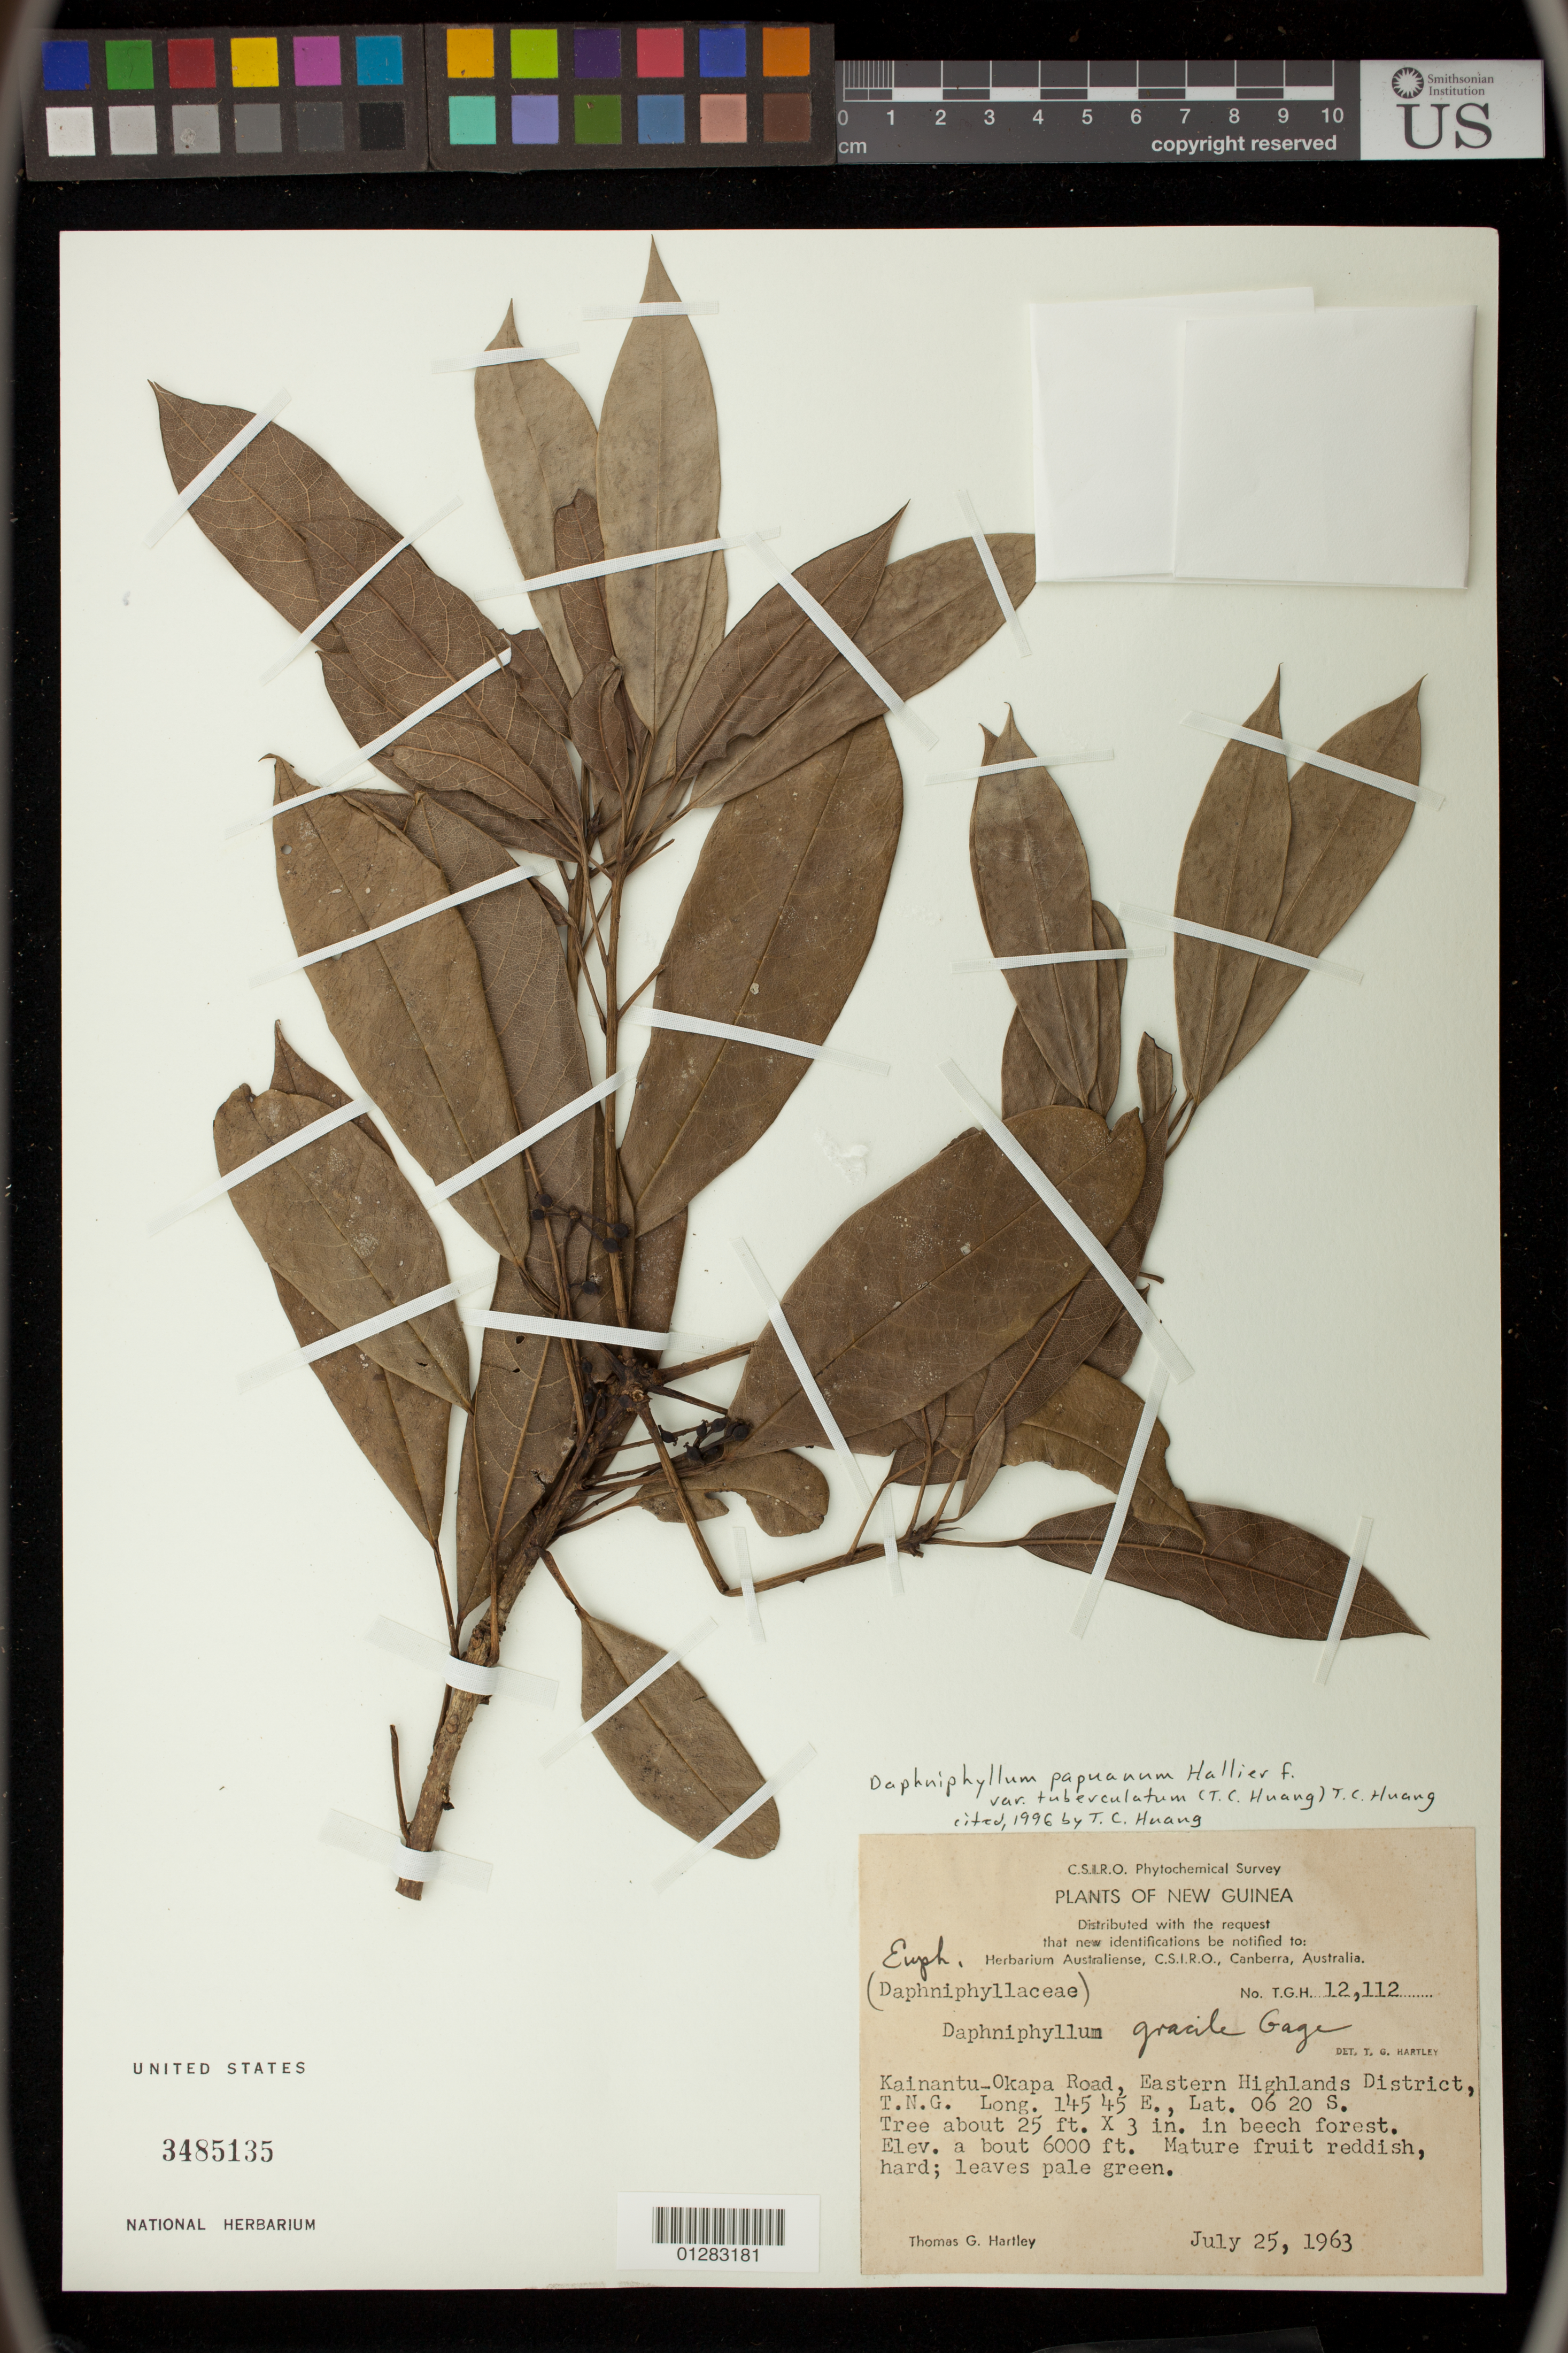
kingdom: Plantae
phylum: Tracheophyta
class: Magnoliopsida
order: Saxifragales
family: Daphniphyllaceae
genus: Daphniphyllum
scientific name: Daphniphyllum papuanum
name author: Hallier f.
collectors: T. G. Hartley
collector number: T.G.H. 12112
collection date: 1963-07-25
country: Papua New Guinea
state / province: Eastern Highlands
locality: Kainantu-Okapa Road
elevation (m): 1829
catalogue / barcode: US 3485135